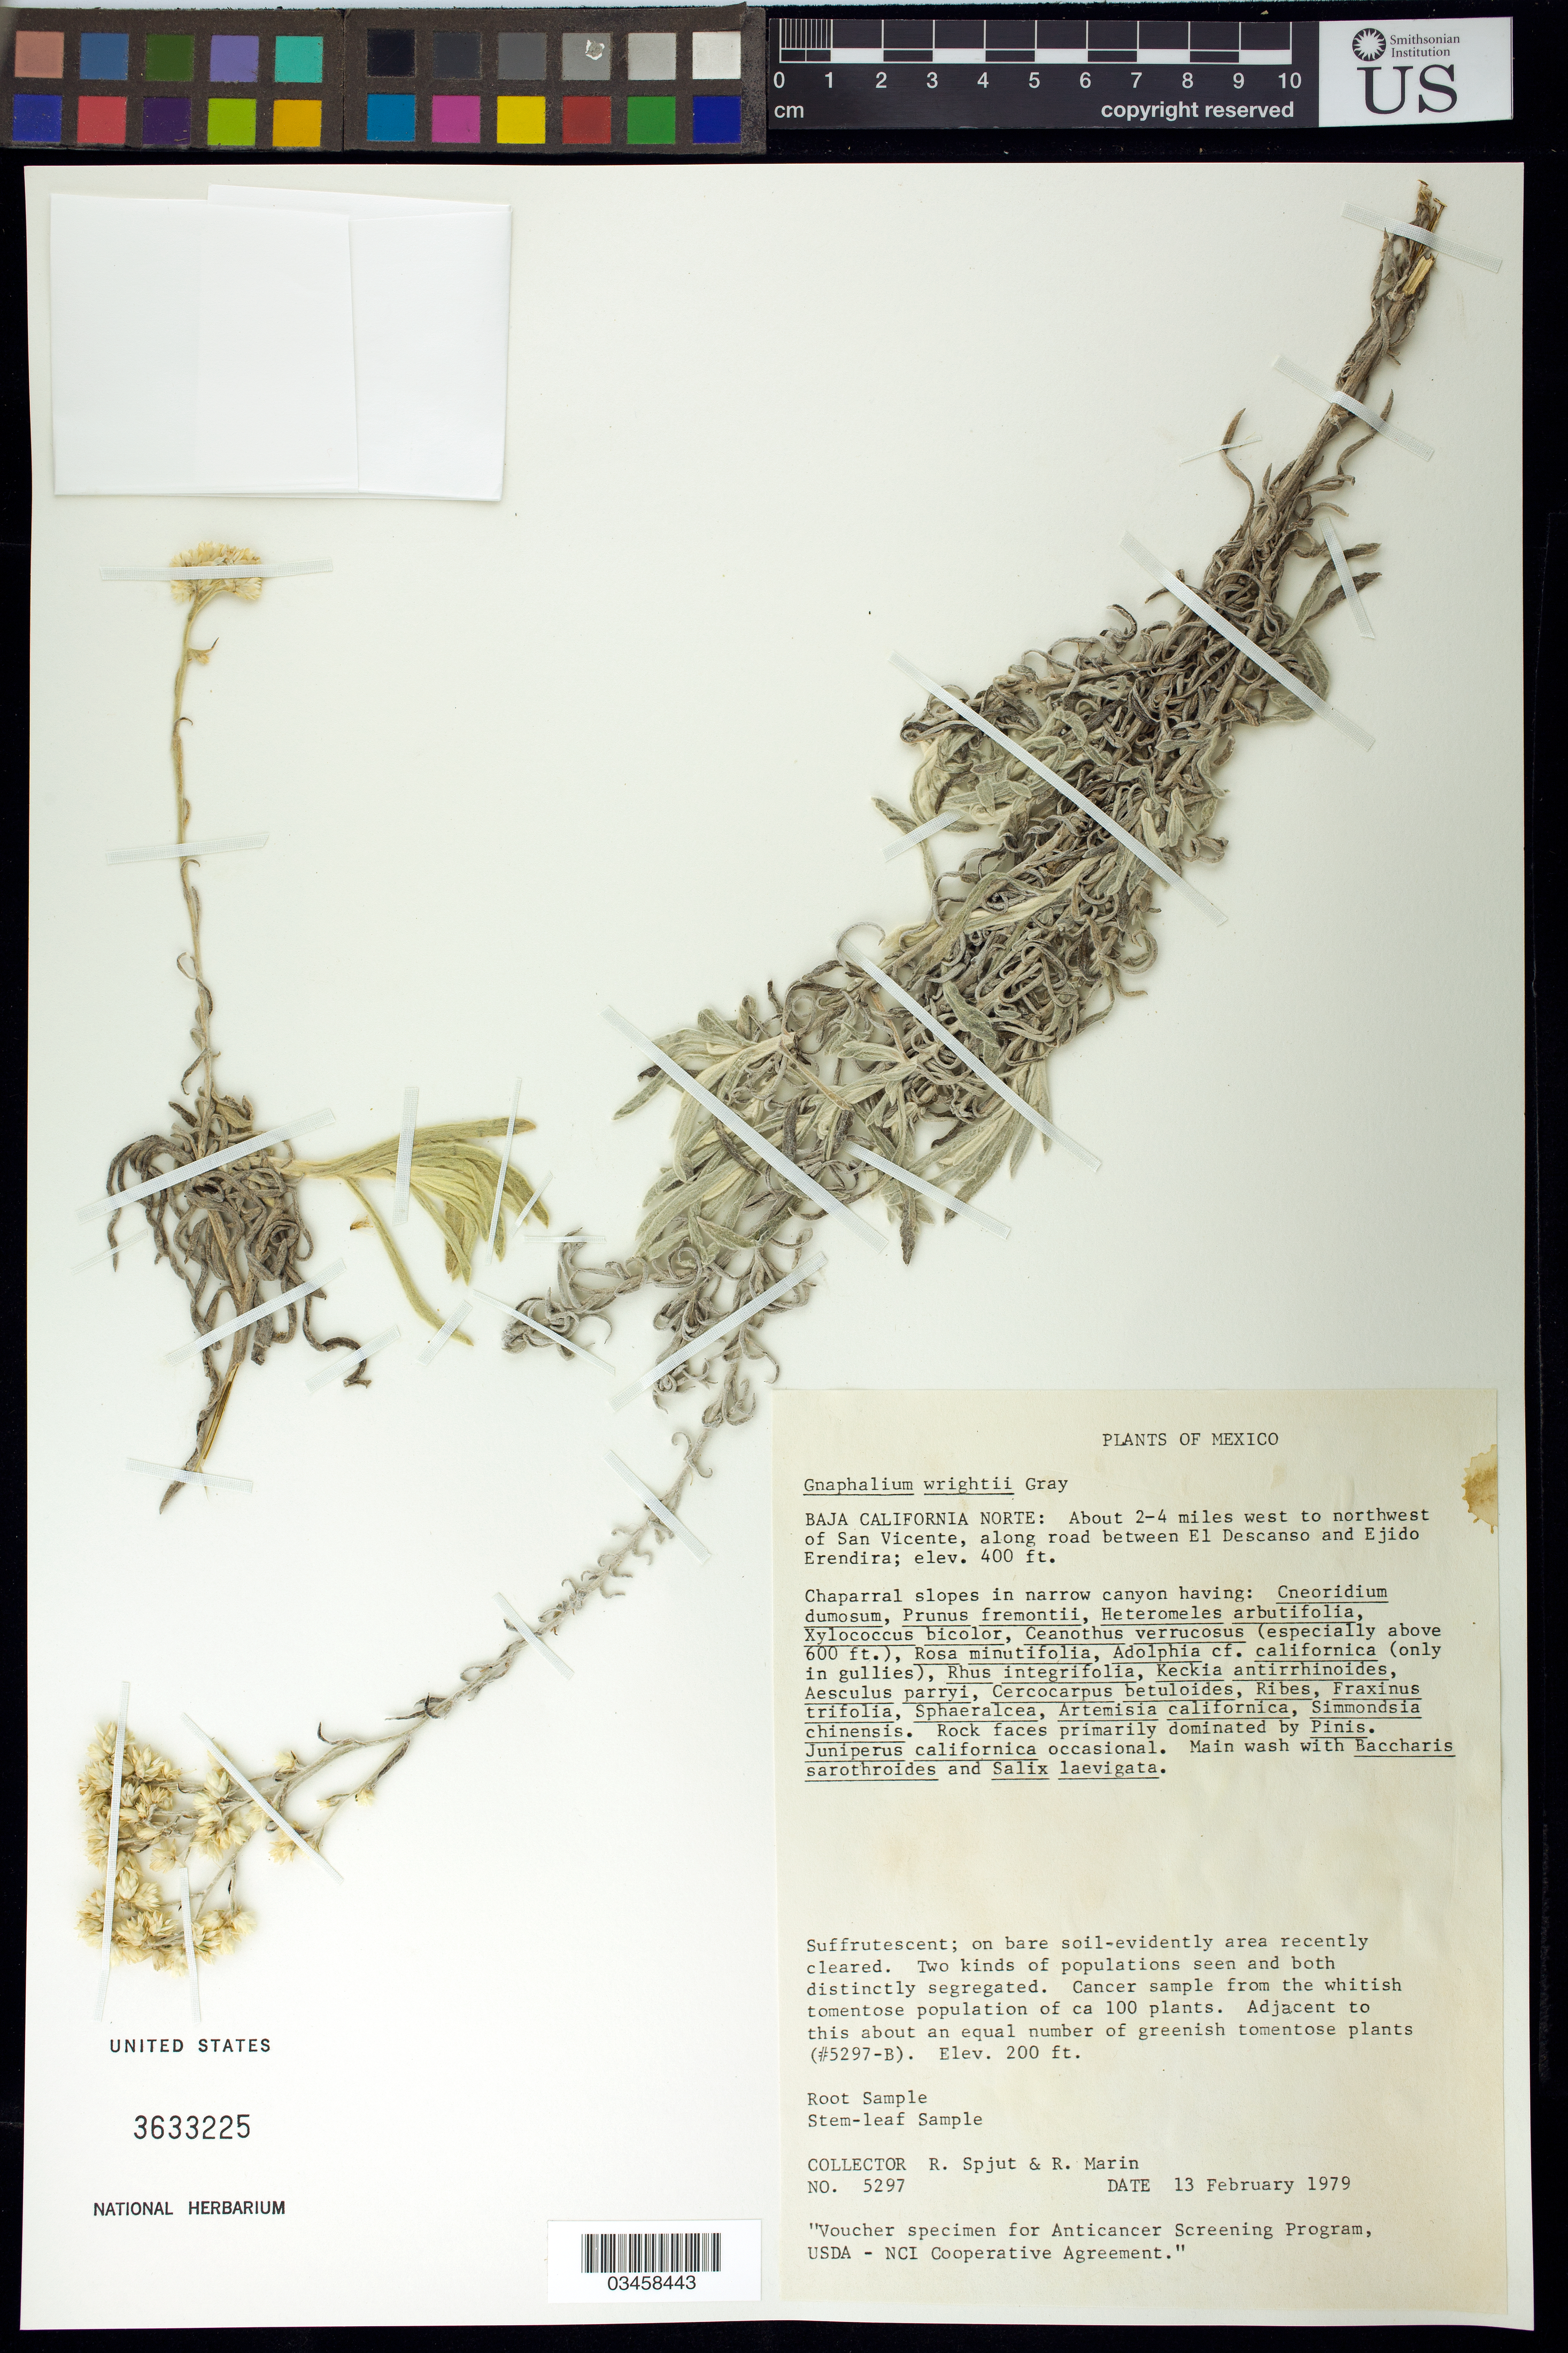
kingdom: Plantae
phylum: Tracheophyta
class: Magnoliopsida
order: Asterales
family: Asteraceae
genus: Gnaphalium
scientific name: Gnaphalium wrightii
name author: A. Gray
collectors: R. Spjut & R. Williams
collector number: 5297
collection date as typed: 13 Feb 1979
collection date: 1979-02-13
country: Mexico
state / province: Baja California Norte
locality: About 2-4 miles west to northwest of San Vicente, along road between El Descanso and Ejido Eréndira (elev. 400 ft).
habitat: Chaprral slopes in narrow canyon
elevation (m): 53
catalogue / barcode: US 3633225